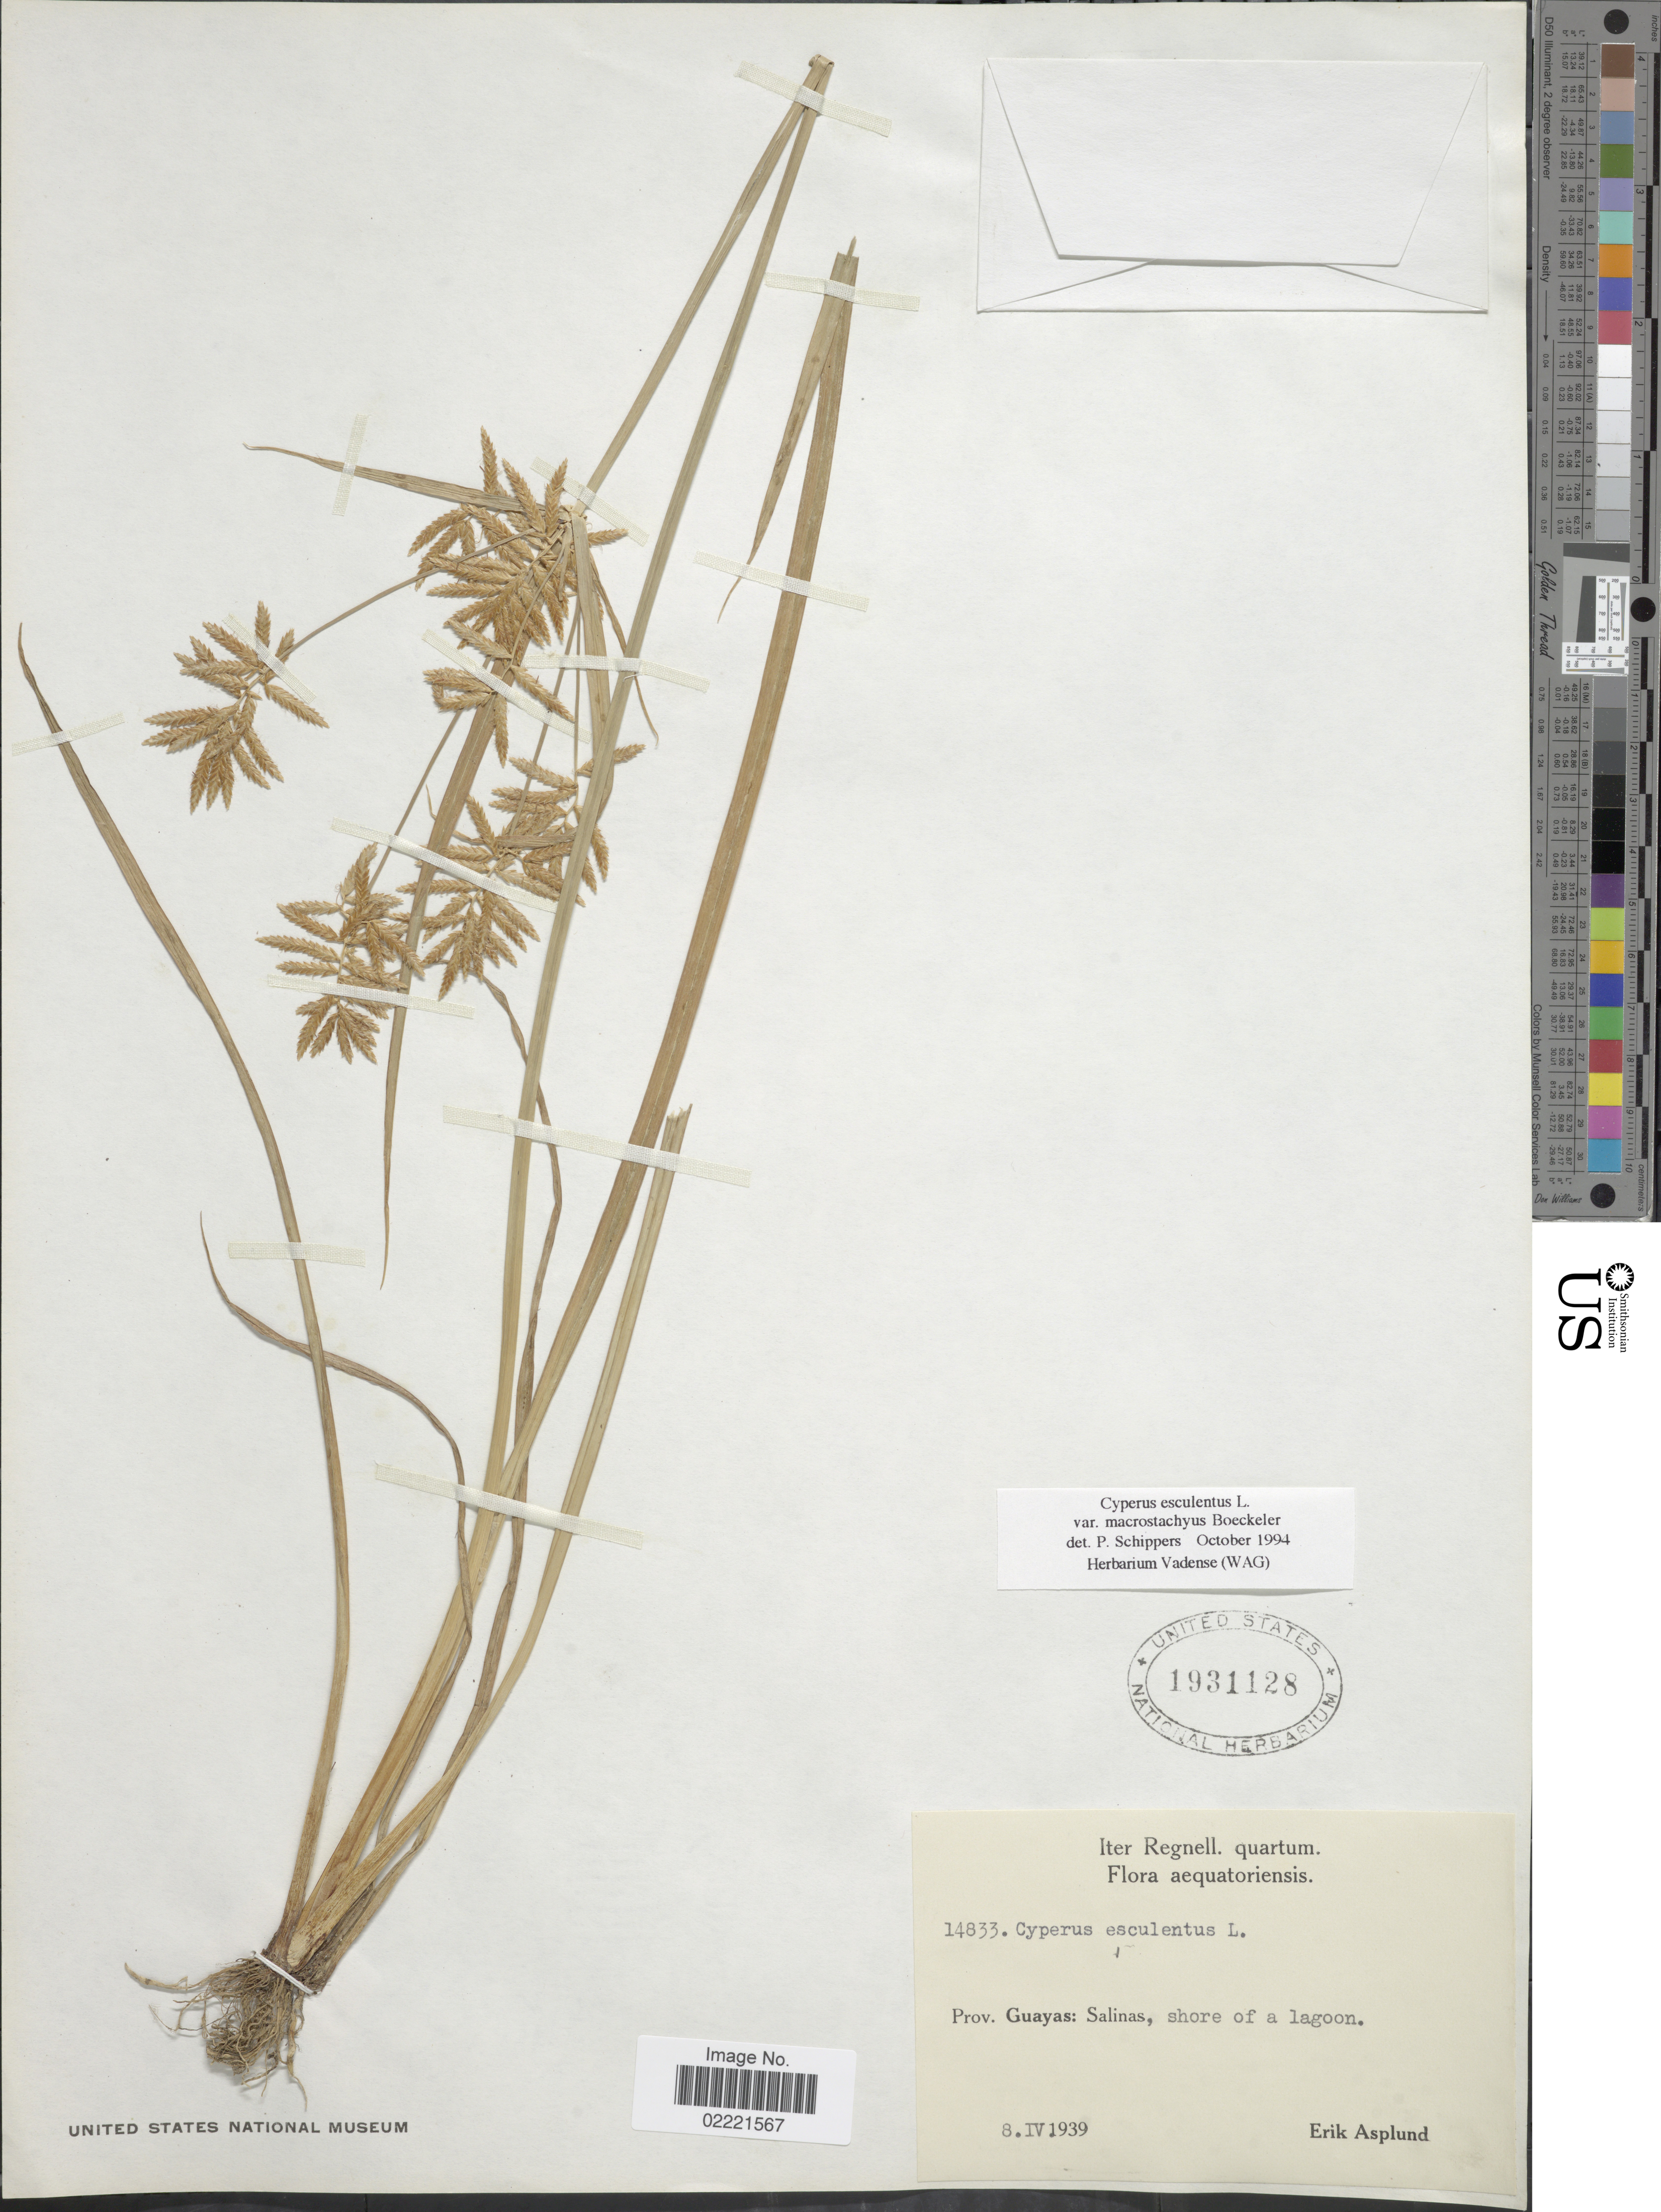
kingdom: Plantae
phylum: Tracheophyta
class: Liliopsida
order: Poales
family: Cyperaceae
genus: Cyperus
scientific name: Cyperus esculentus var. macrostachyus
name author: Boeckeler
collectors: E. Asplund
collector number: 14833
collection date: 1939-04-08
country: Ecuador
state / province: Guayas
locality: Prov. Guayas: Salinas, shore of a lagoon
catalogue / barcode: US 1931128